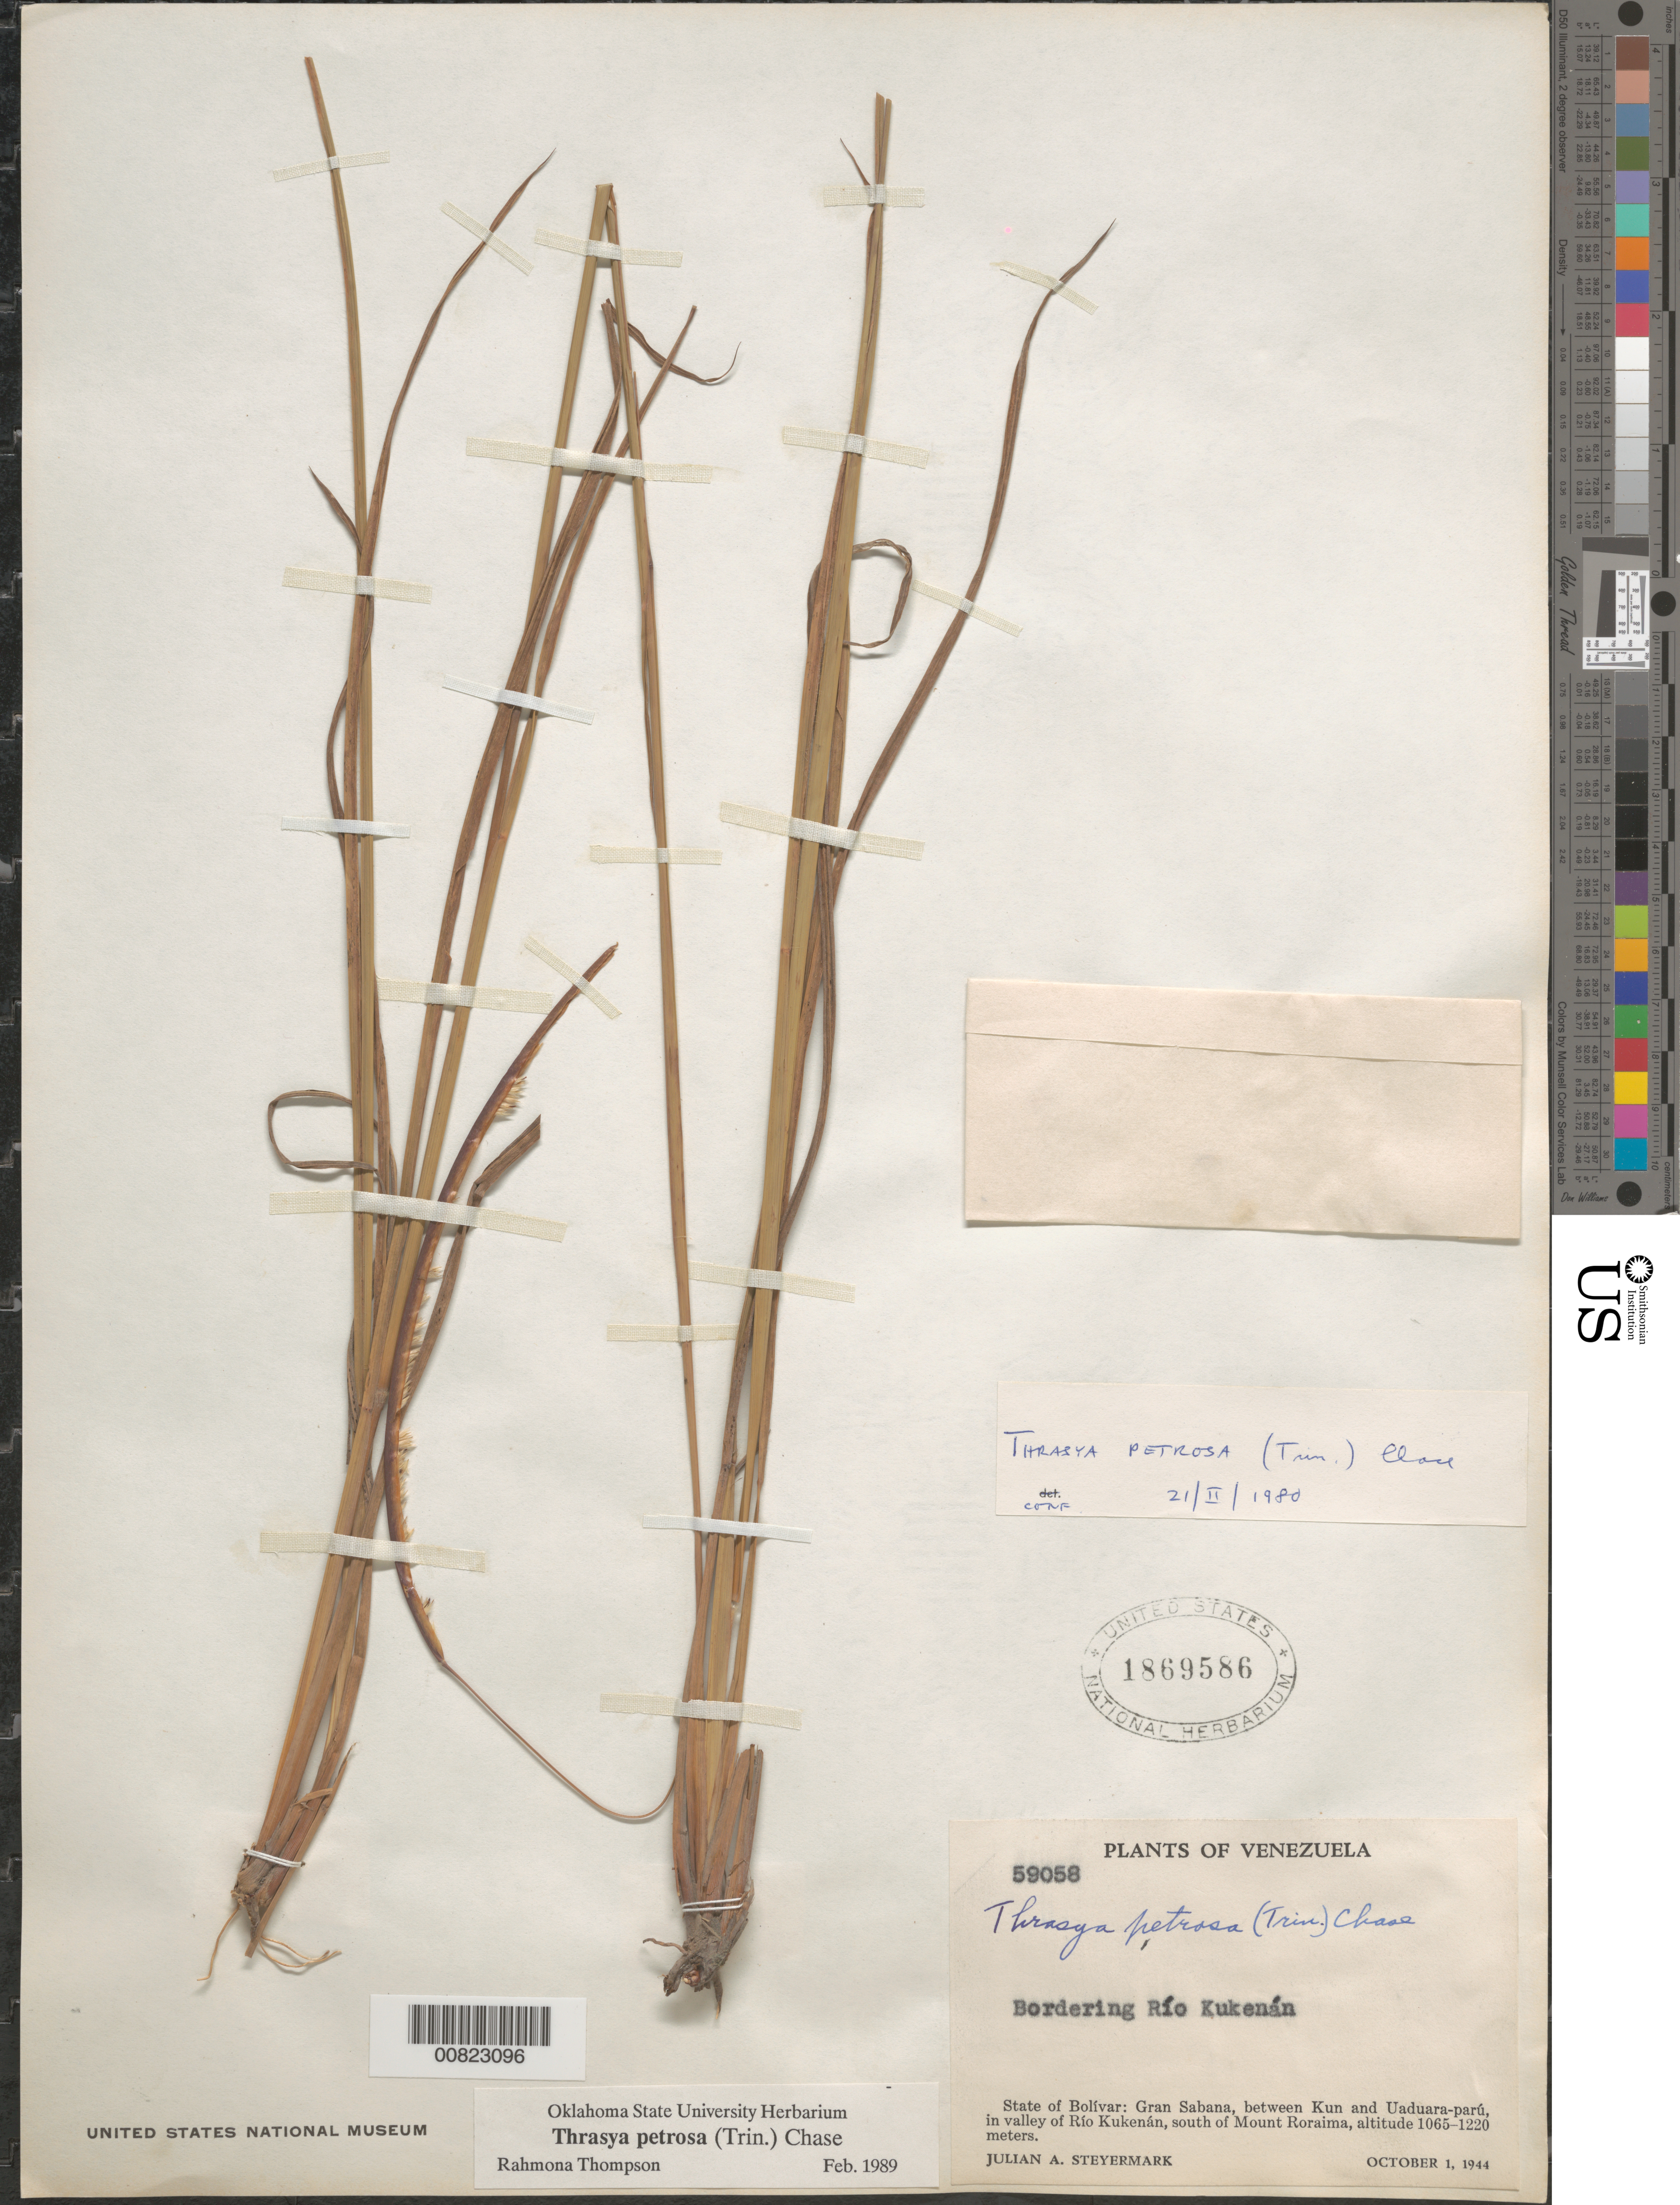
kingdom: Plantae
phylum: Tracheophyta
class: Liliopsida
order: Poales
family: Poaceae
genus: Thrasya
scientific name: Thrasya petrosa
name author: (Trin.) Chase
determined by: Thompson, R.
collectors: J. Steyermark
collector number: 59058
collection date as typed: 1-Oct-44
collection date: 1944-10-01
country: Venezuela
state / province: Bolívar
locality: Gran Sabana, between Kun and Uaduara-parú, Río Kukenán Valley, S of Mt. Roraima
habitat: Bordering river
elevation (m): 1065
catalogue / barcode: US 1869586